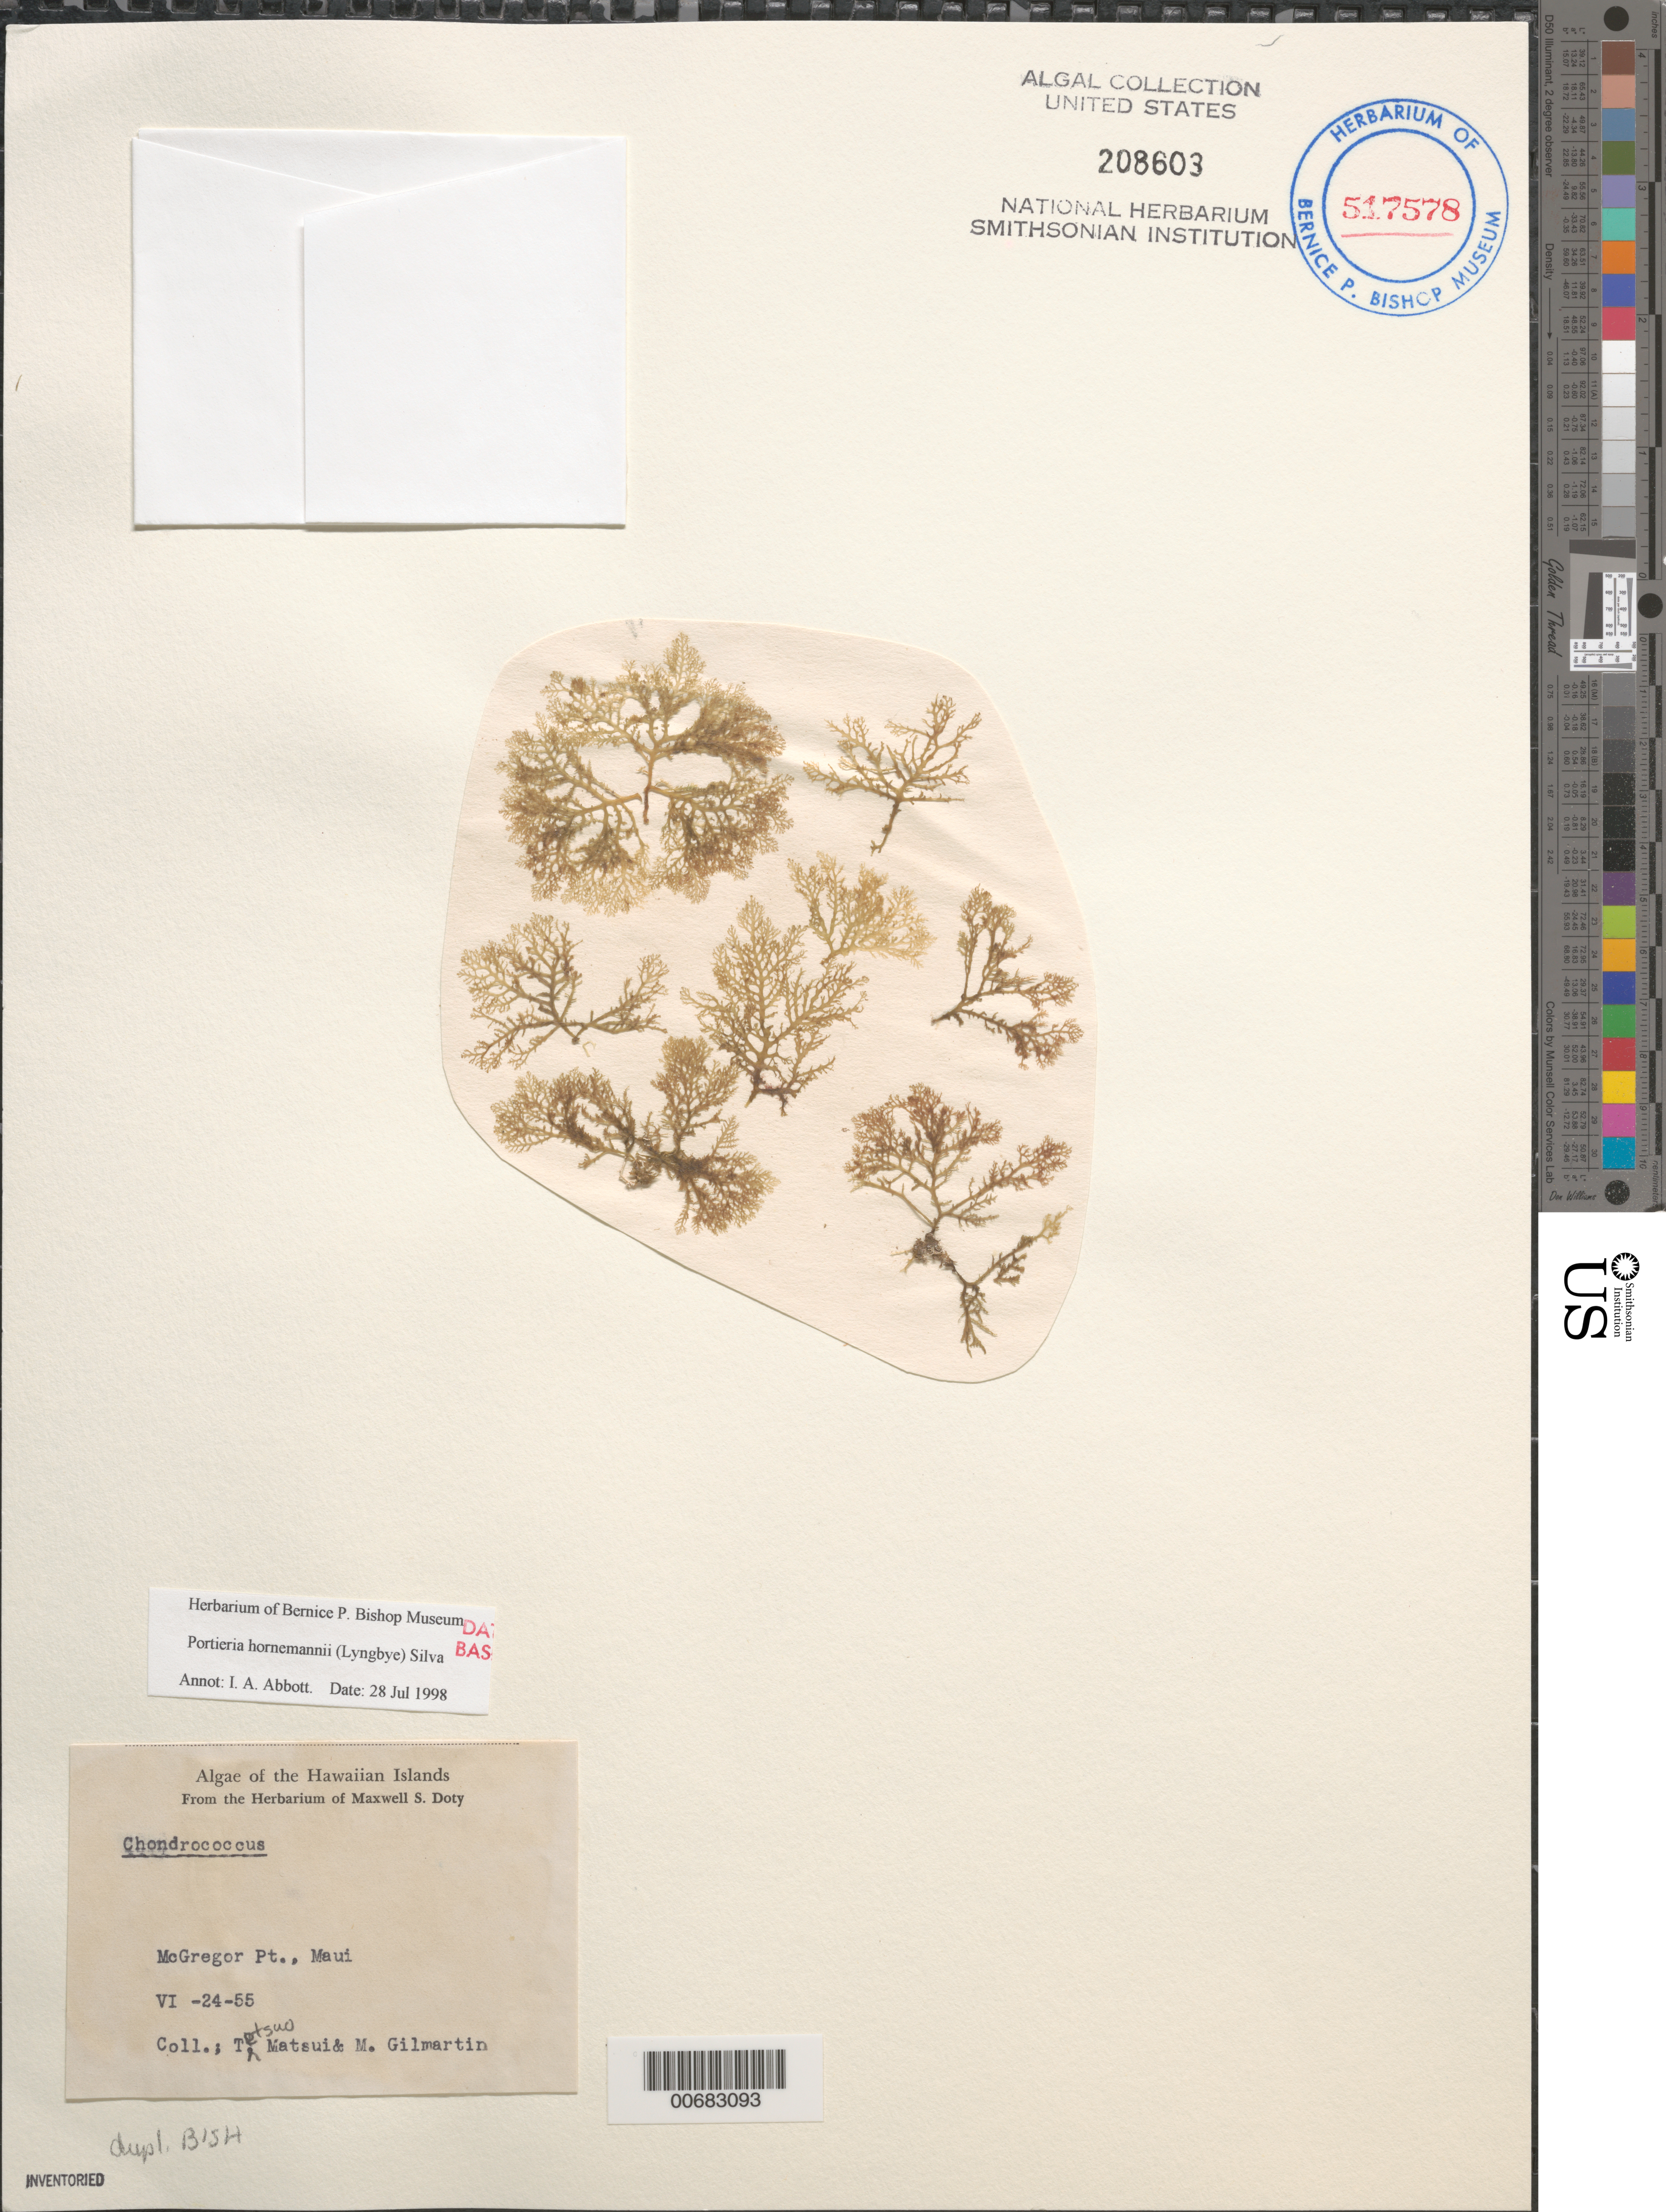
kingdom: Plantae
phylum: Rhodophyta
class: Florideophyceae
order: Gigartinales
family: Rhizophyllidaceae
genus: Portieria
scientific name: Portieria hornemannii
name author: (Lyngbye) P.C. Silva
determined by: Abbott, Isabella A.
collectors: T. Matsui & M. Gilmartin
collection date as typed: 24 Jun 1955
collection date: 1955-06-24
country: United States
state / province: Hawaii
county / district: Maui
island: Maui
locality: McGregor Point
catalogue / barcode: US 208603